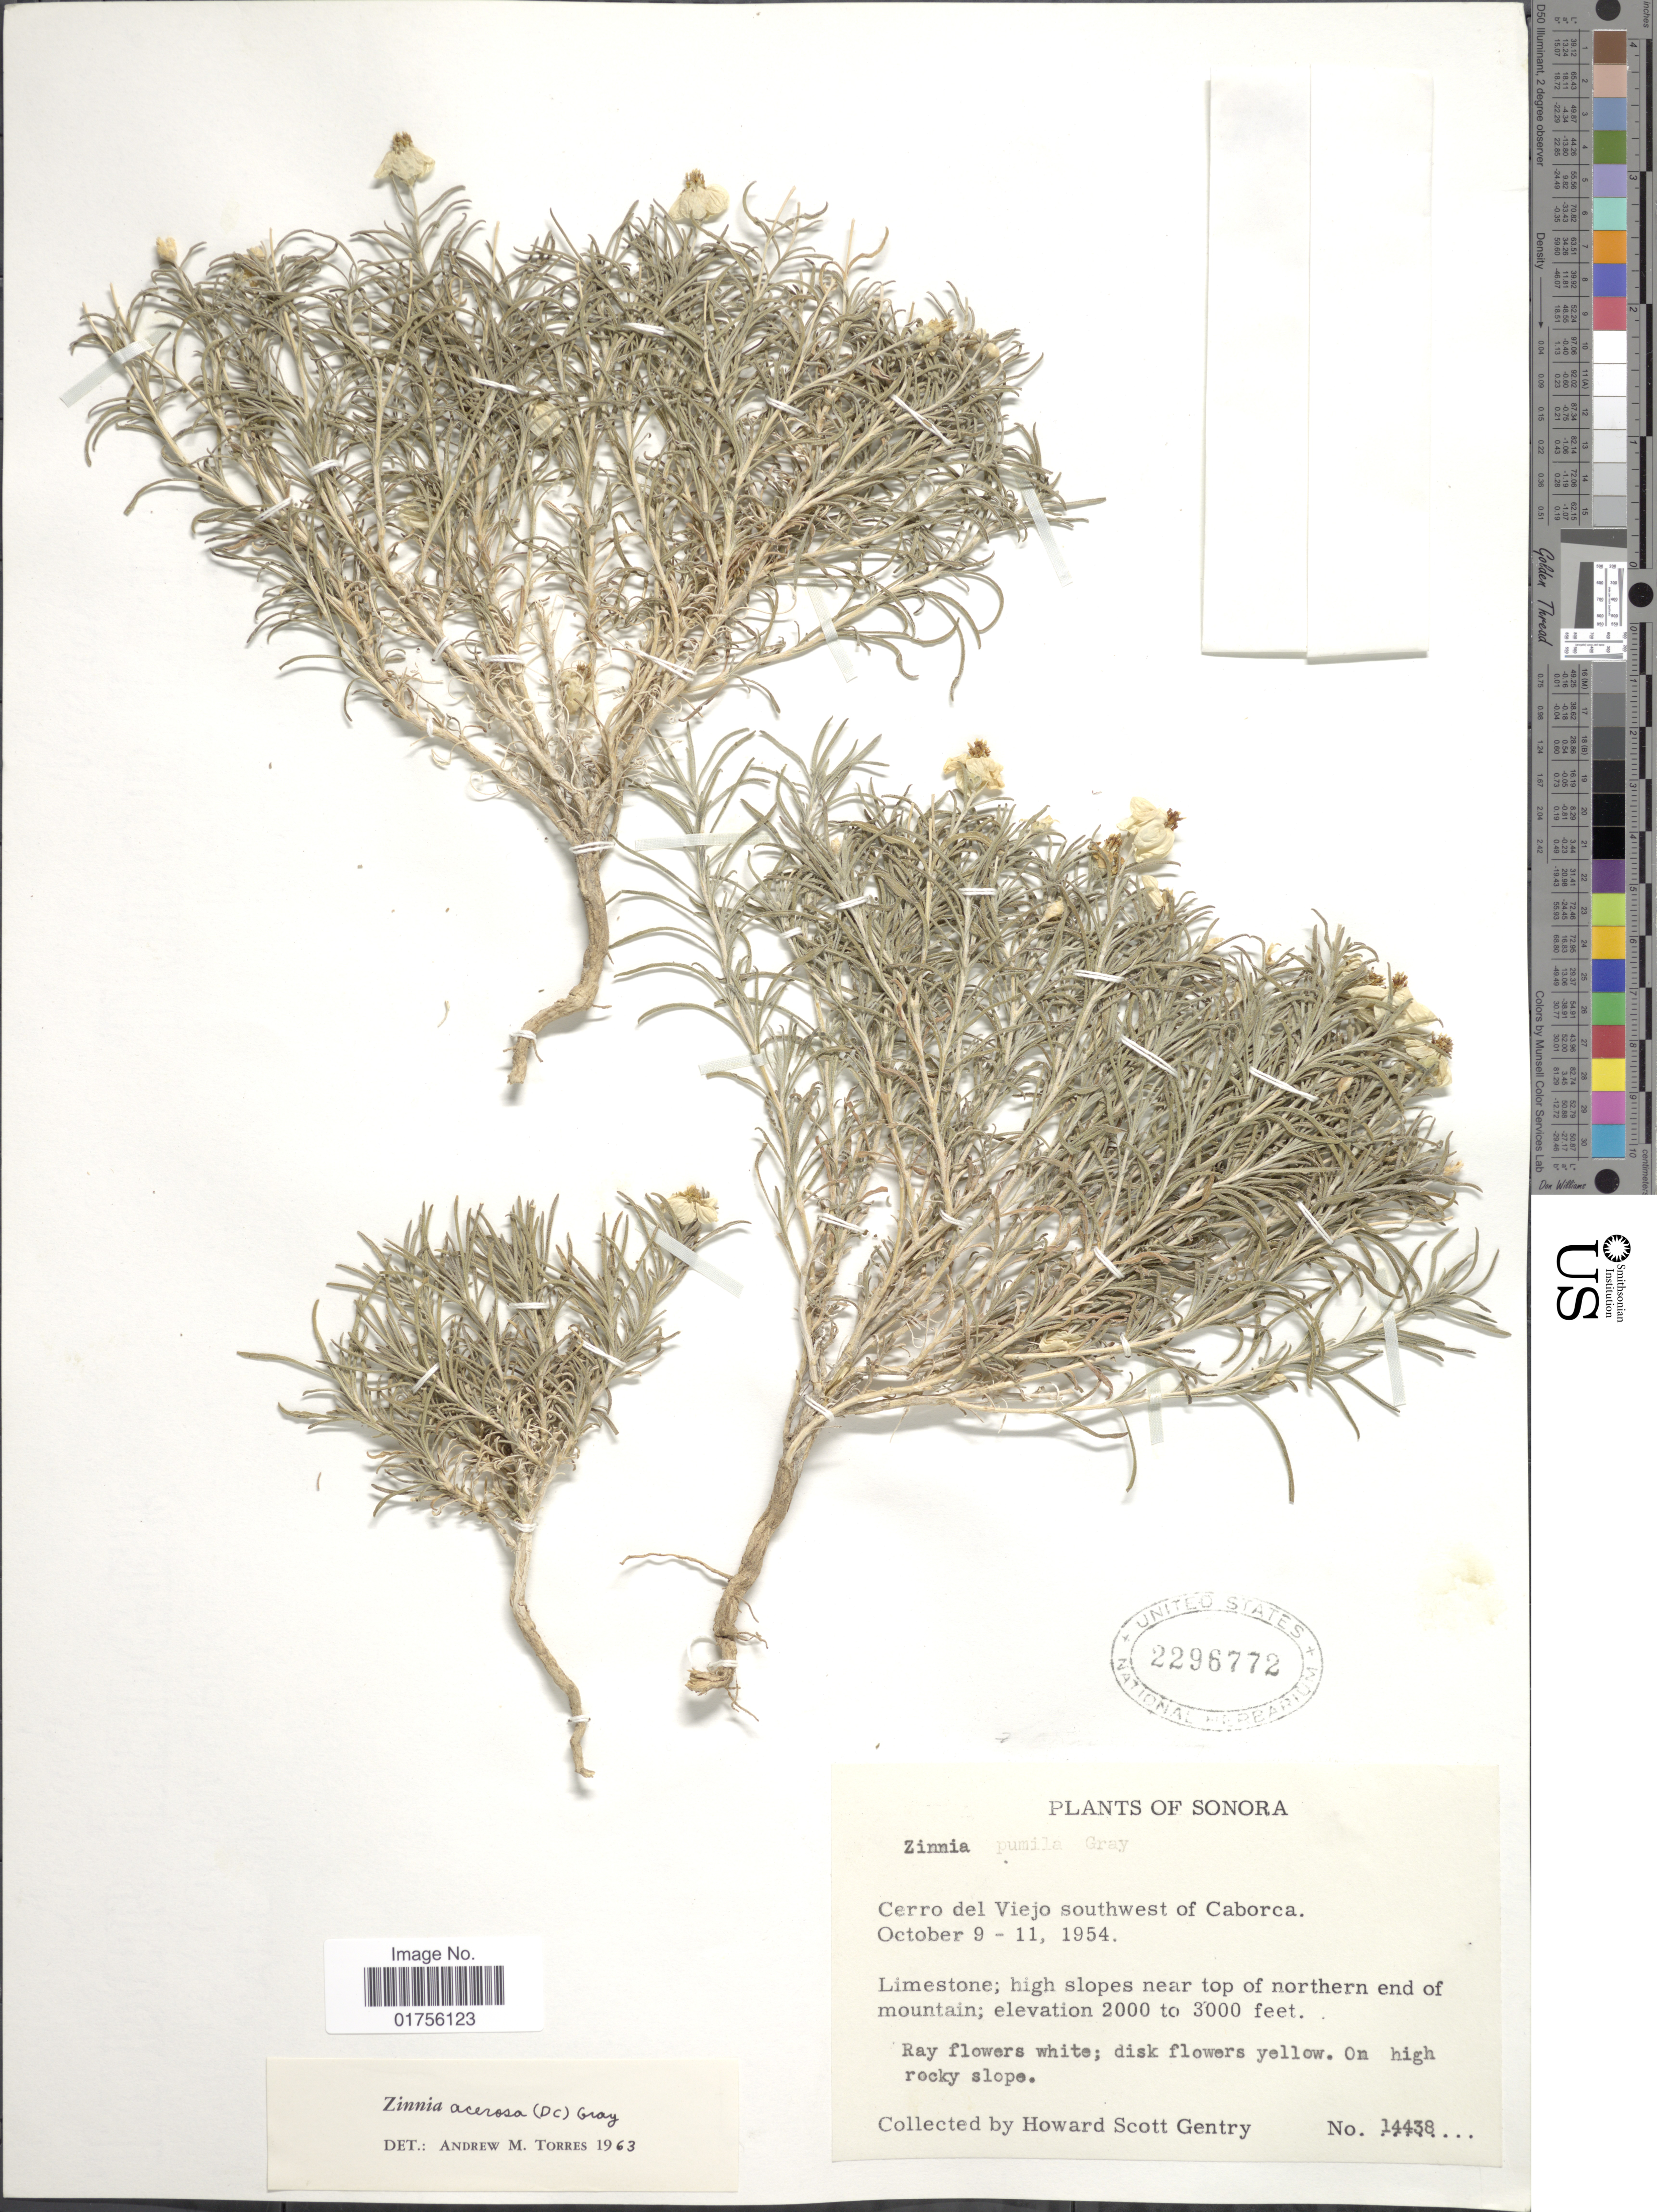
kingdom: Plantae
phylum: Tracheophyta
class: Magnoliopsida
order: Asterales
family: Asteraceae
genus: Zinnia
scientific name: Zinnia acerosa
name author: (DC.) A. Gray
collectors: H. S. Gentry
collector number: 14438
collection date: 1954-10-09/1954-10-11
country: Mexico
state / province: Sonora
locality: Cerro del Viejo southwest of Caborca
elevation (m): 610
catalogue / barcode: US 2296772